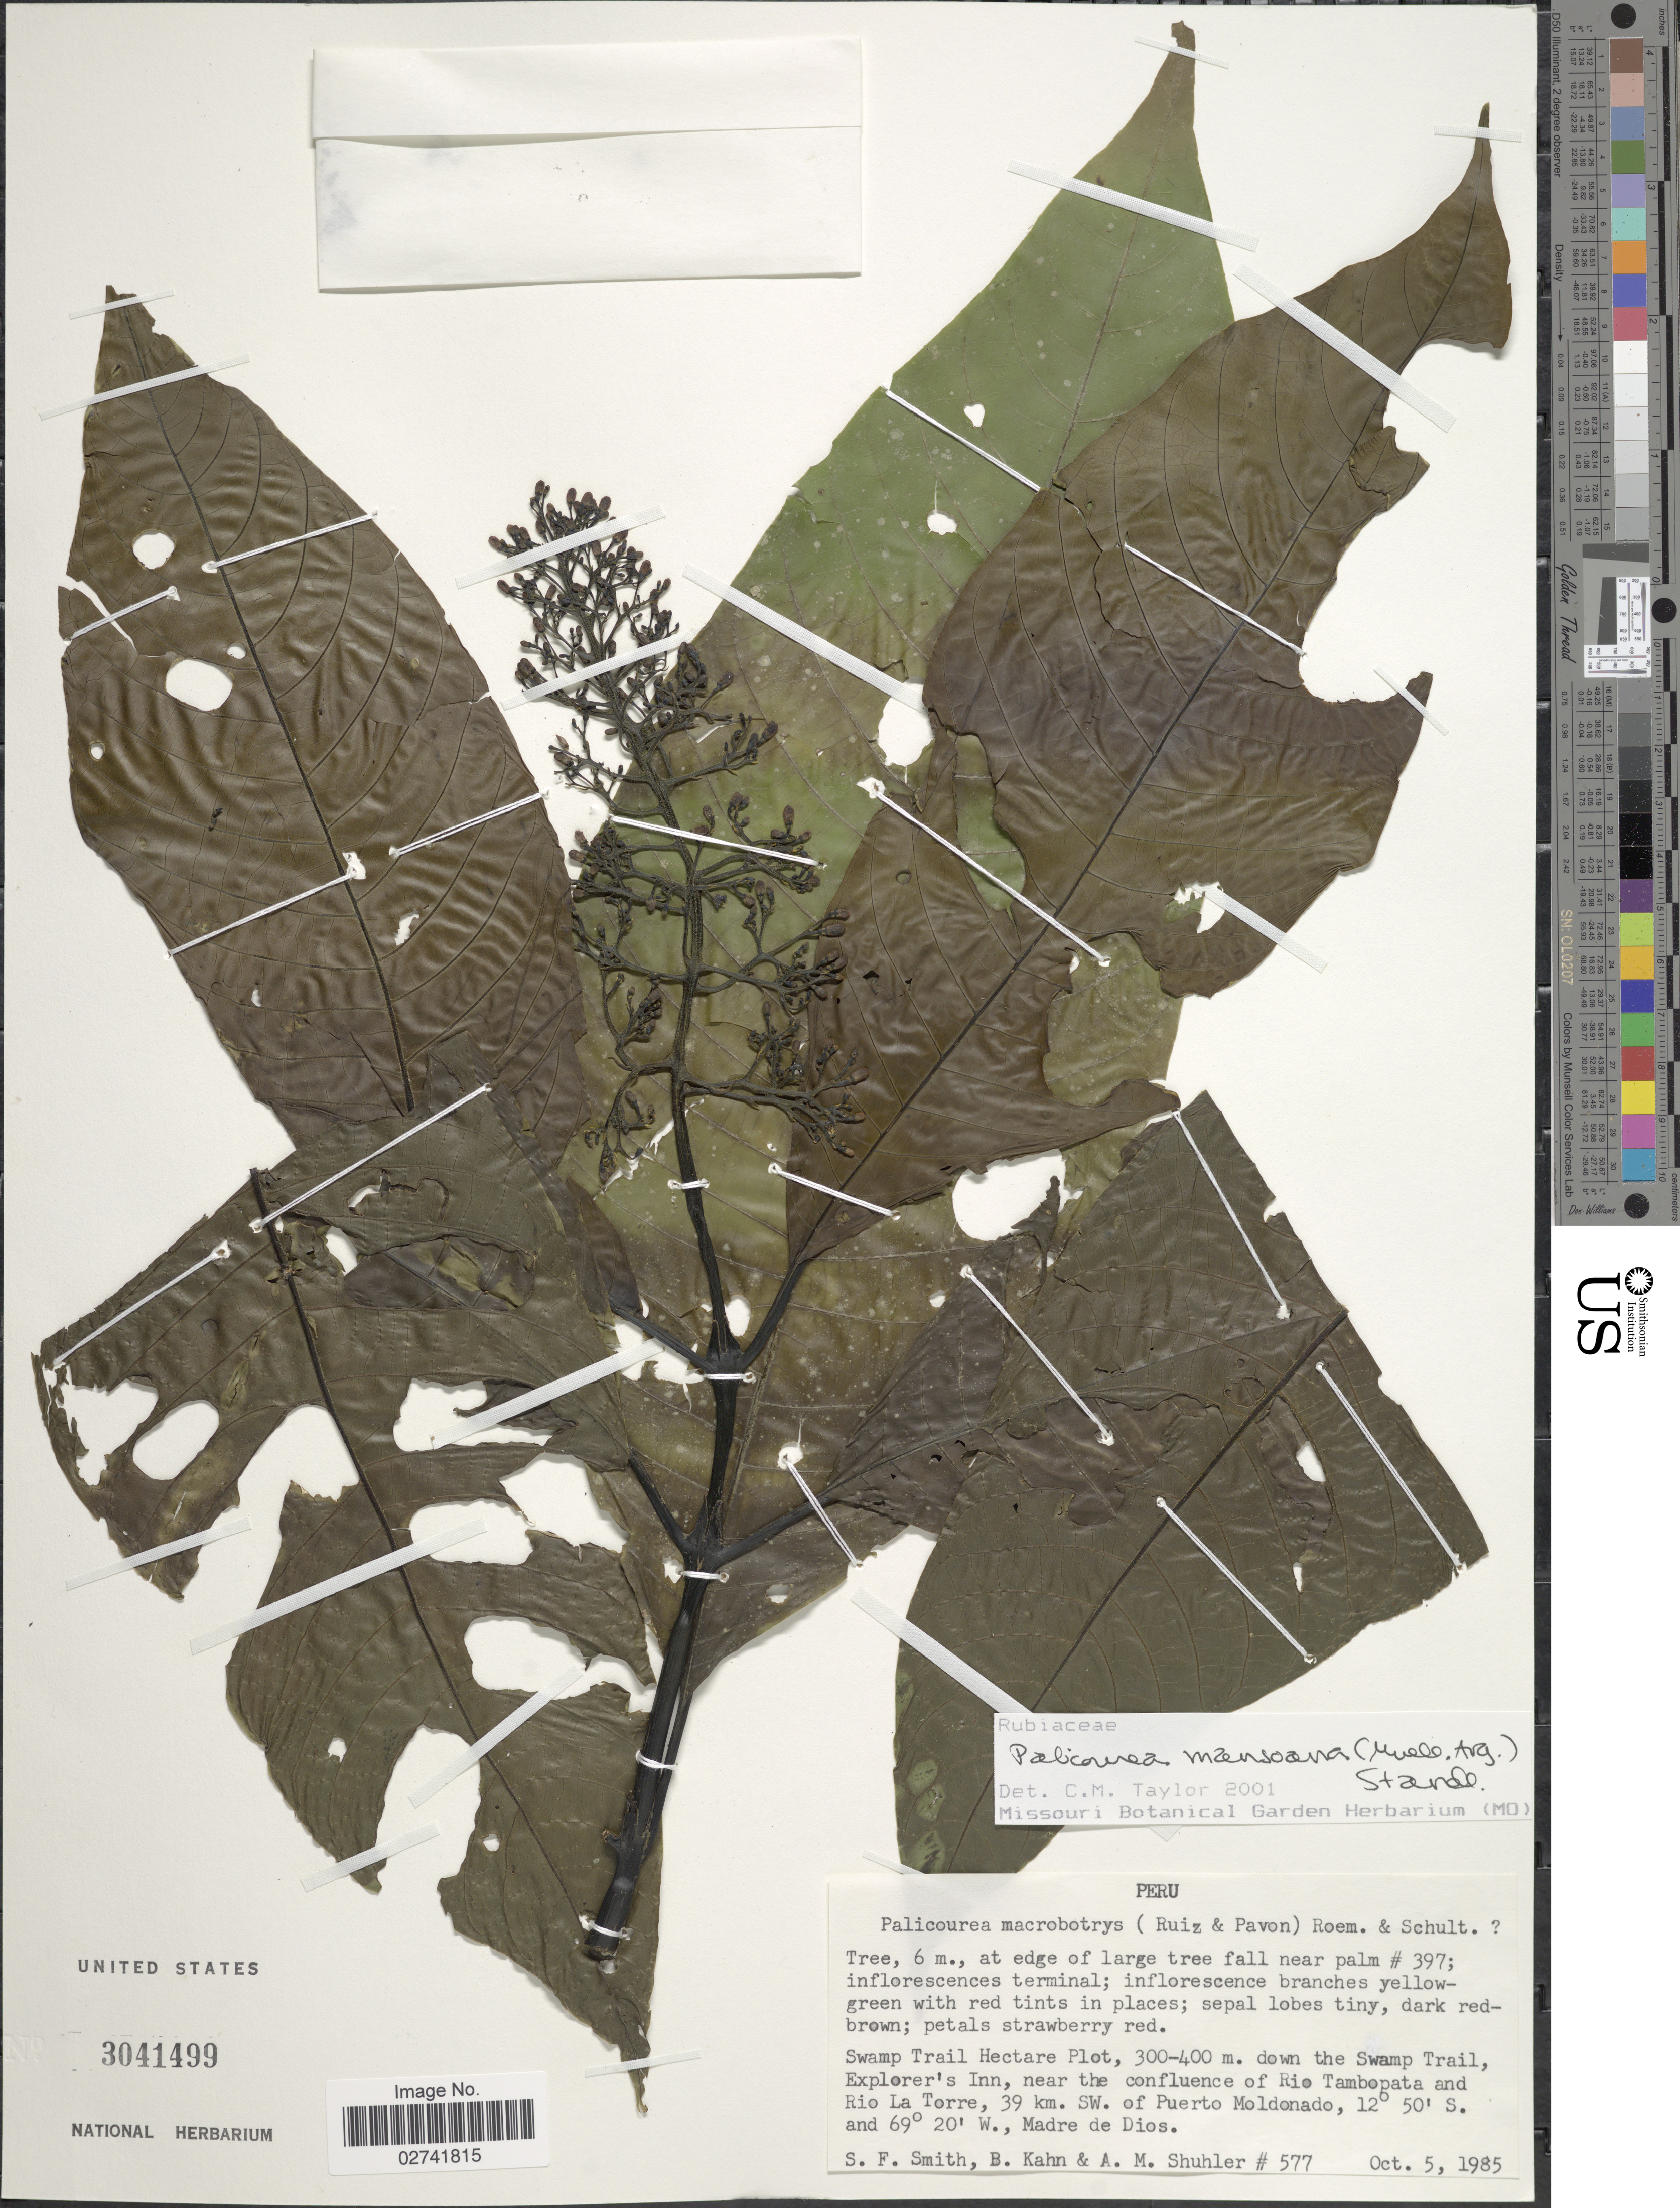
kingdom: Plantae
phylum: Tracheophyta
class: Magnoliopsida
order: Gentianales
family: Rubiaceae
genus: Palicourea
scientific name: Palicourea mansoana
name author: (Müll. Arg.) Standl.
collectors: S.F. Smith, B. Kahn & A. Shuhler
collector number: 577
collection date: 1985-10-05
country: Peru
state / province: Madre de Dios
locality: Swamp Trail Hectare Plot, 300-400 m. down the Swamp Trail, Explorer's Inn, near the confluence of Rio Tambopata and Rio La Torre, 39 km. SW. of Puerto Moldonado.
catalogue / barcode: US 3041499